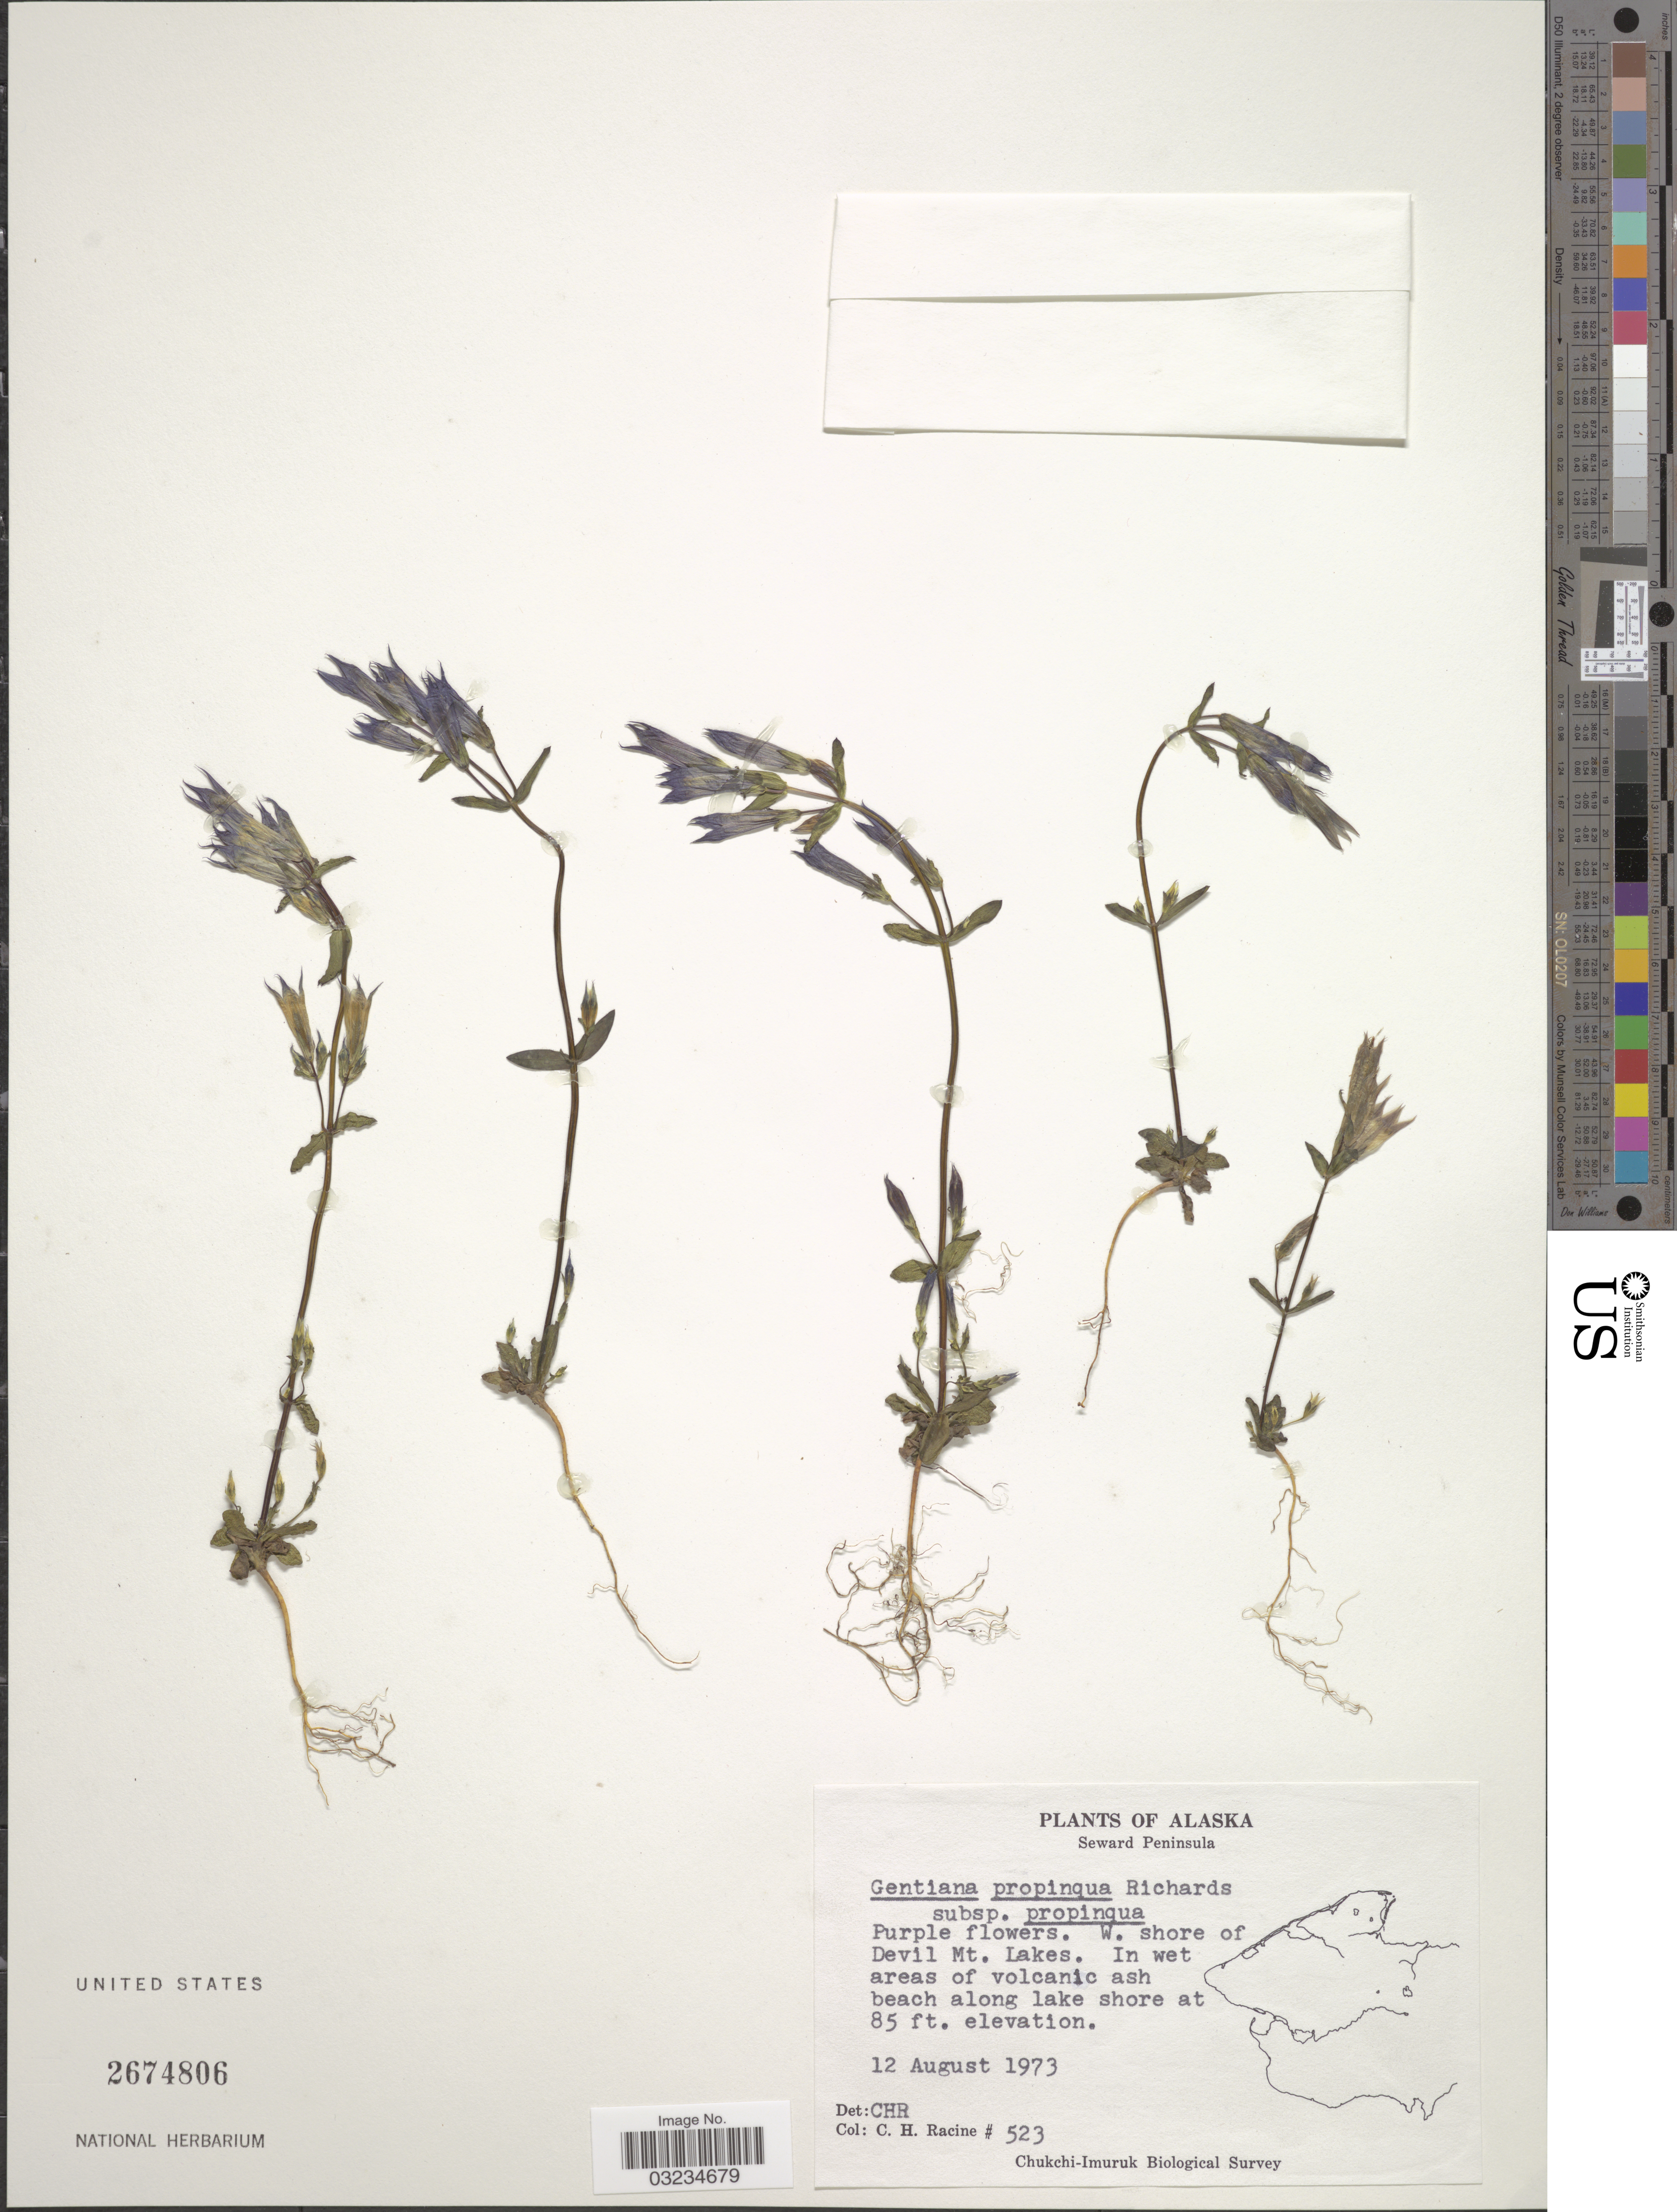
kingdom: Plantae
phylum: Tracheophyta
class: Magnoliopsida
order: Gentianales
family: Gentianaceae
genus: Gentiana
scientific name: Gentiana propinqua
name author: Richards.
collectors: C. Racine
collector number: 523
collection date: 1973-08-12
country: United States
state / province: Alaska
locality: Seward Peninsula. W. shore of Devil Mt. Lakes. In wet areas of volcanic ash beach along lake shore.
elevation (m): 26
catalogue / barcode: US 2674806